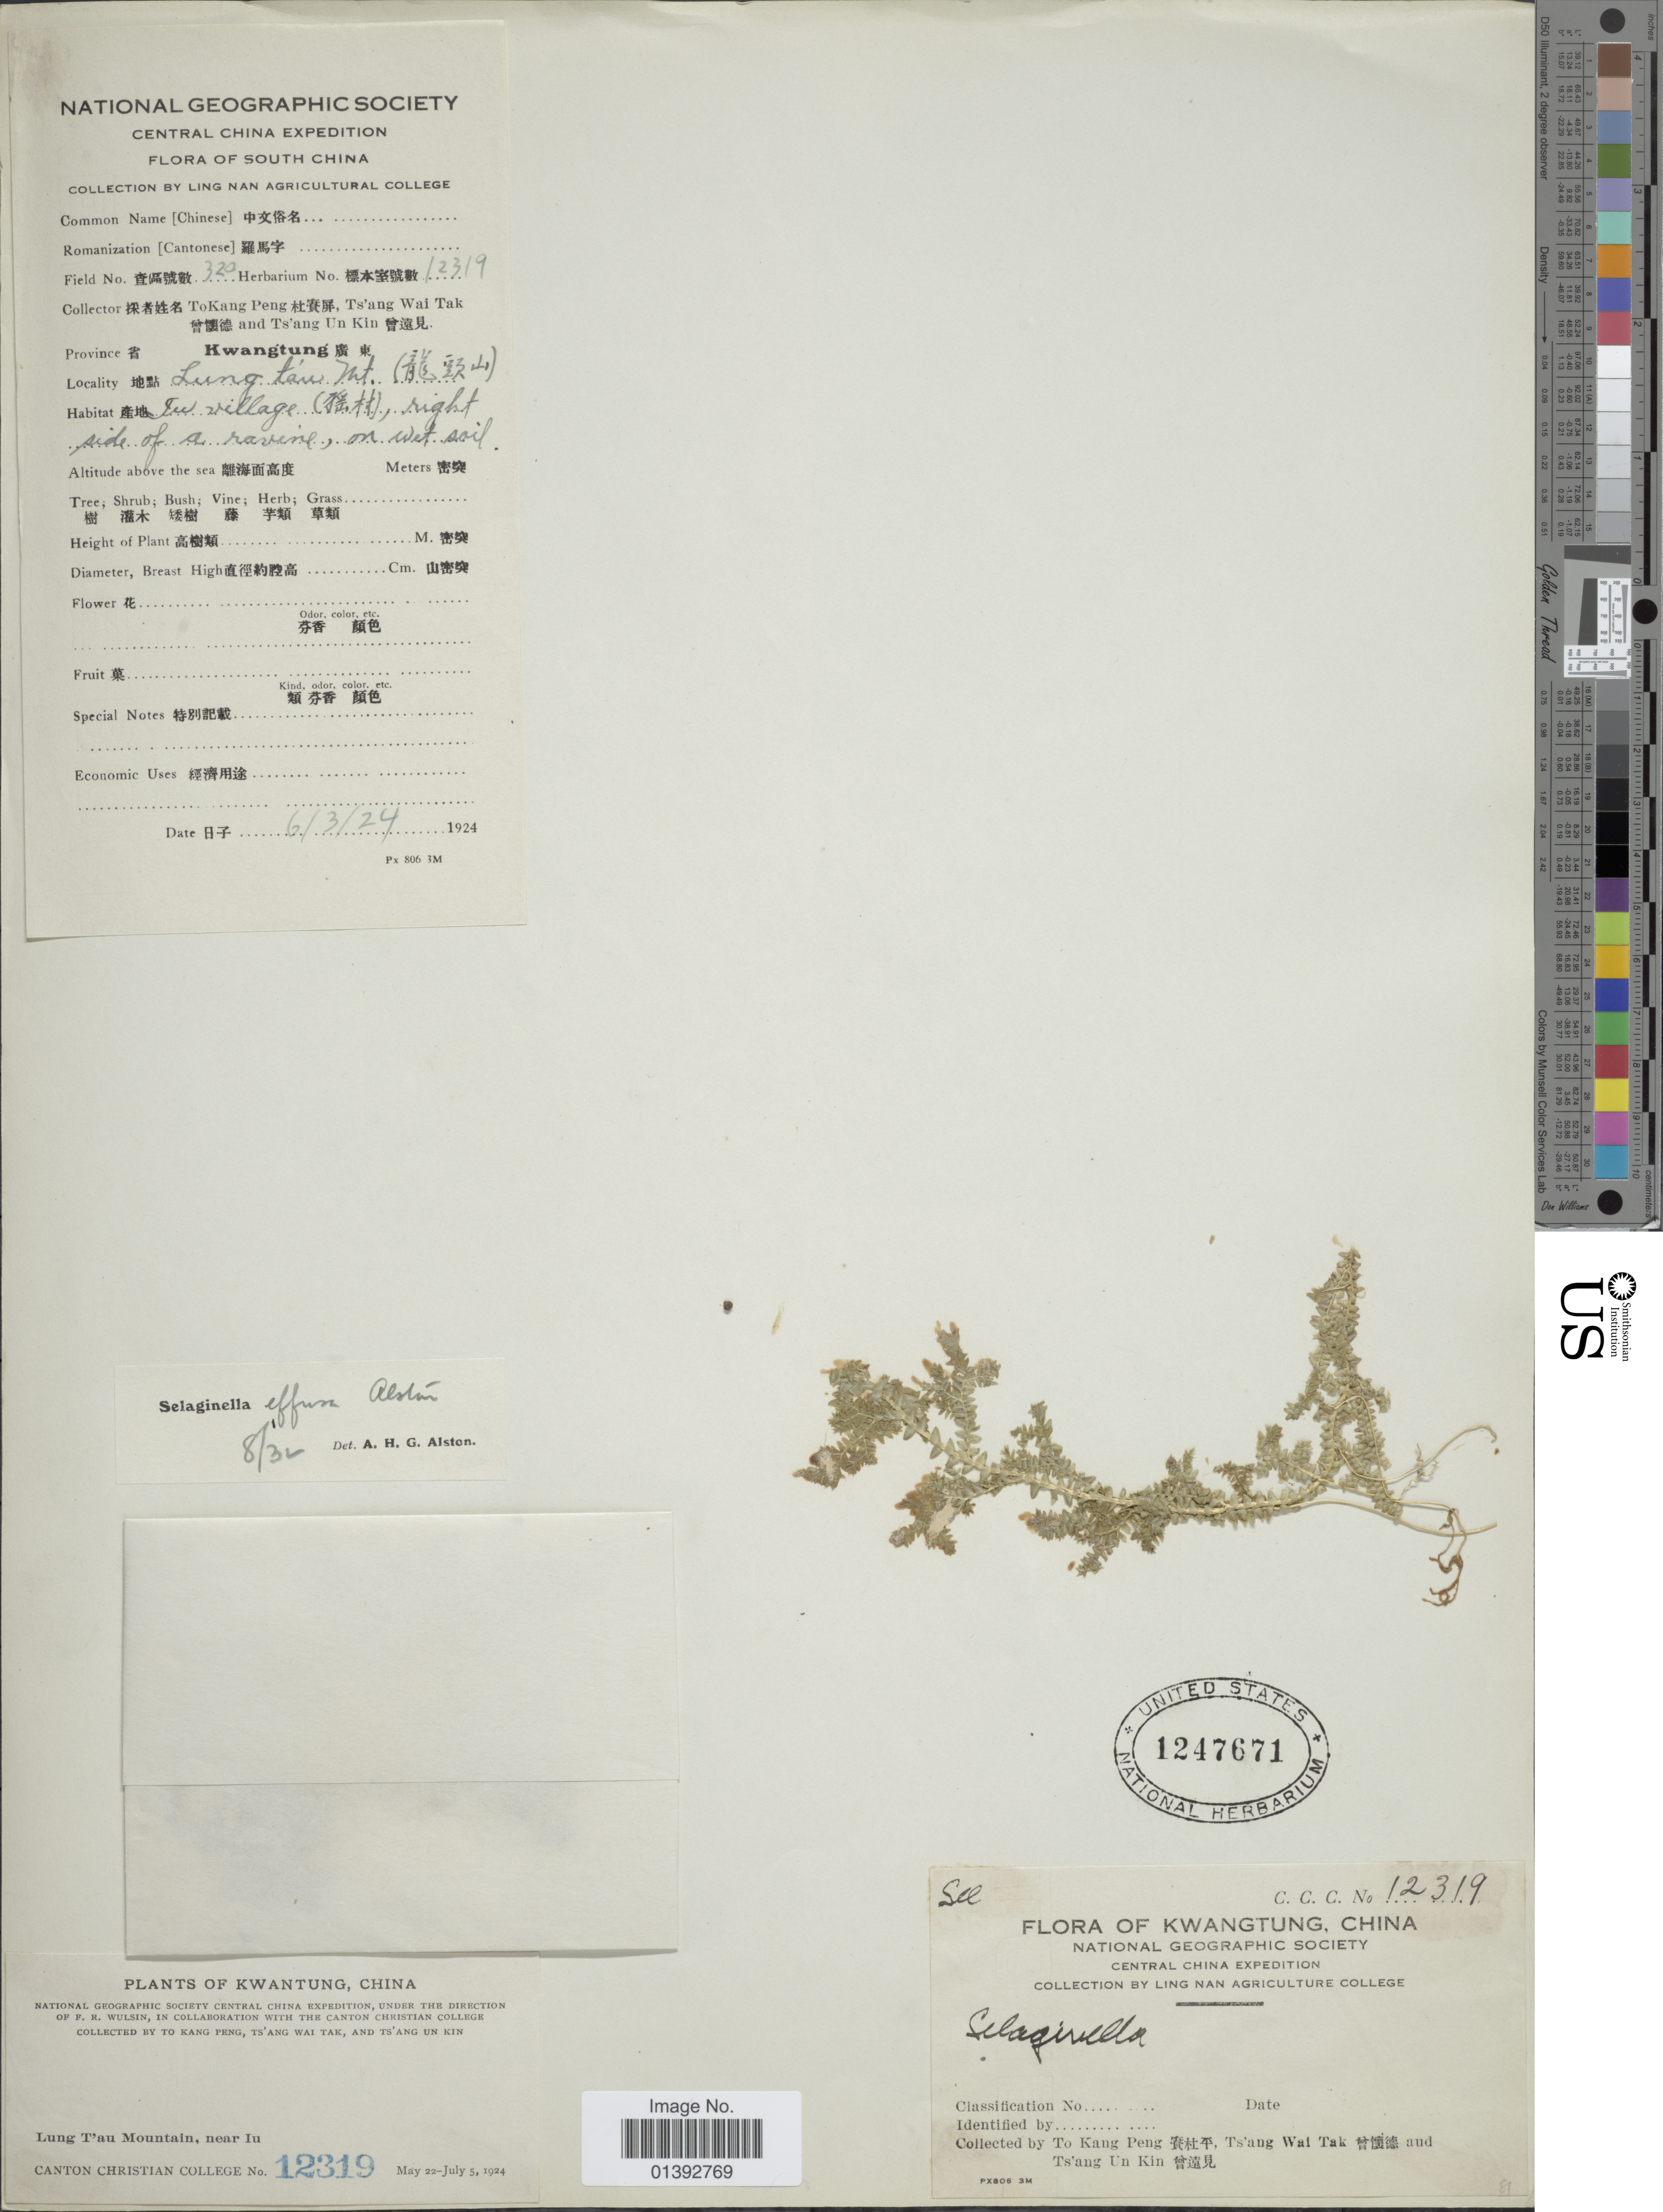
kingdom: Plantae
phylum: Tracheophyta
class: Lycopodiopsida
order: Selaginellales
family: Selaginellaceae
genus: Selaginella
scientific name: Selaginella effusa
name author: Alston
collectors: Tokang Peng, T. Tak & T. Kin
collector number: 320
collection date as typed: Transcribed d/m/y: 6/3/24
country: China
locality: South China, Province kwangtung, Lung tan Mt [interpreted]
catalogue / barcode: US 1247671